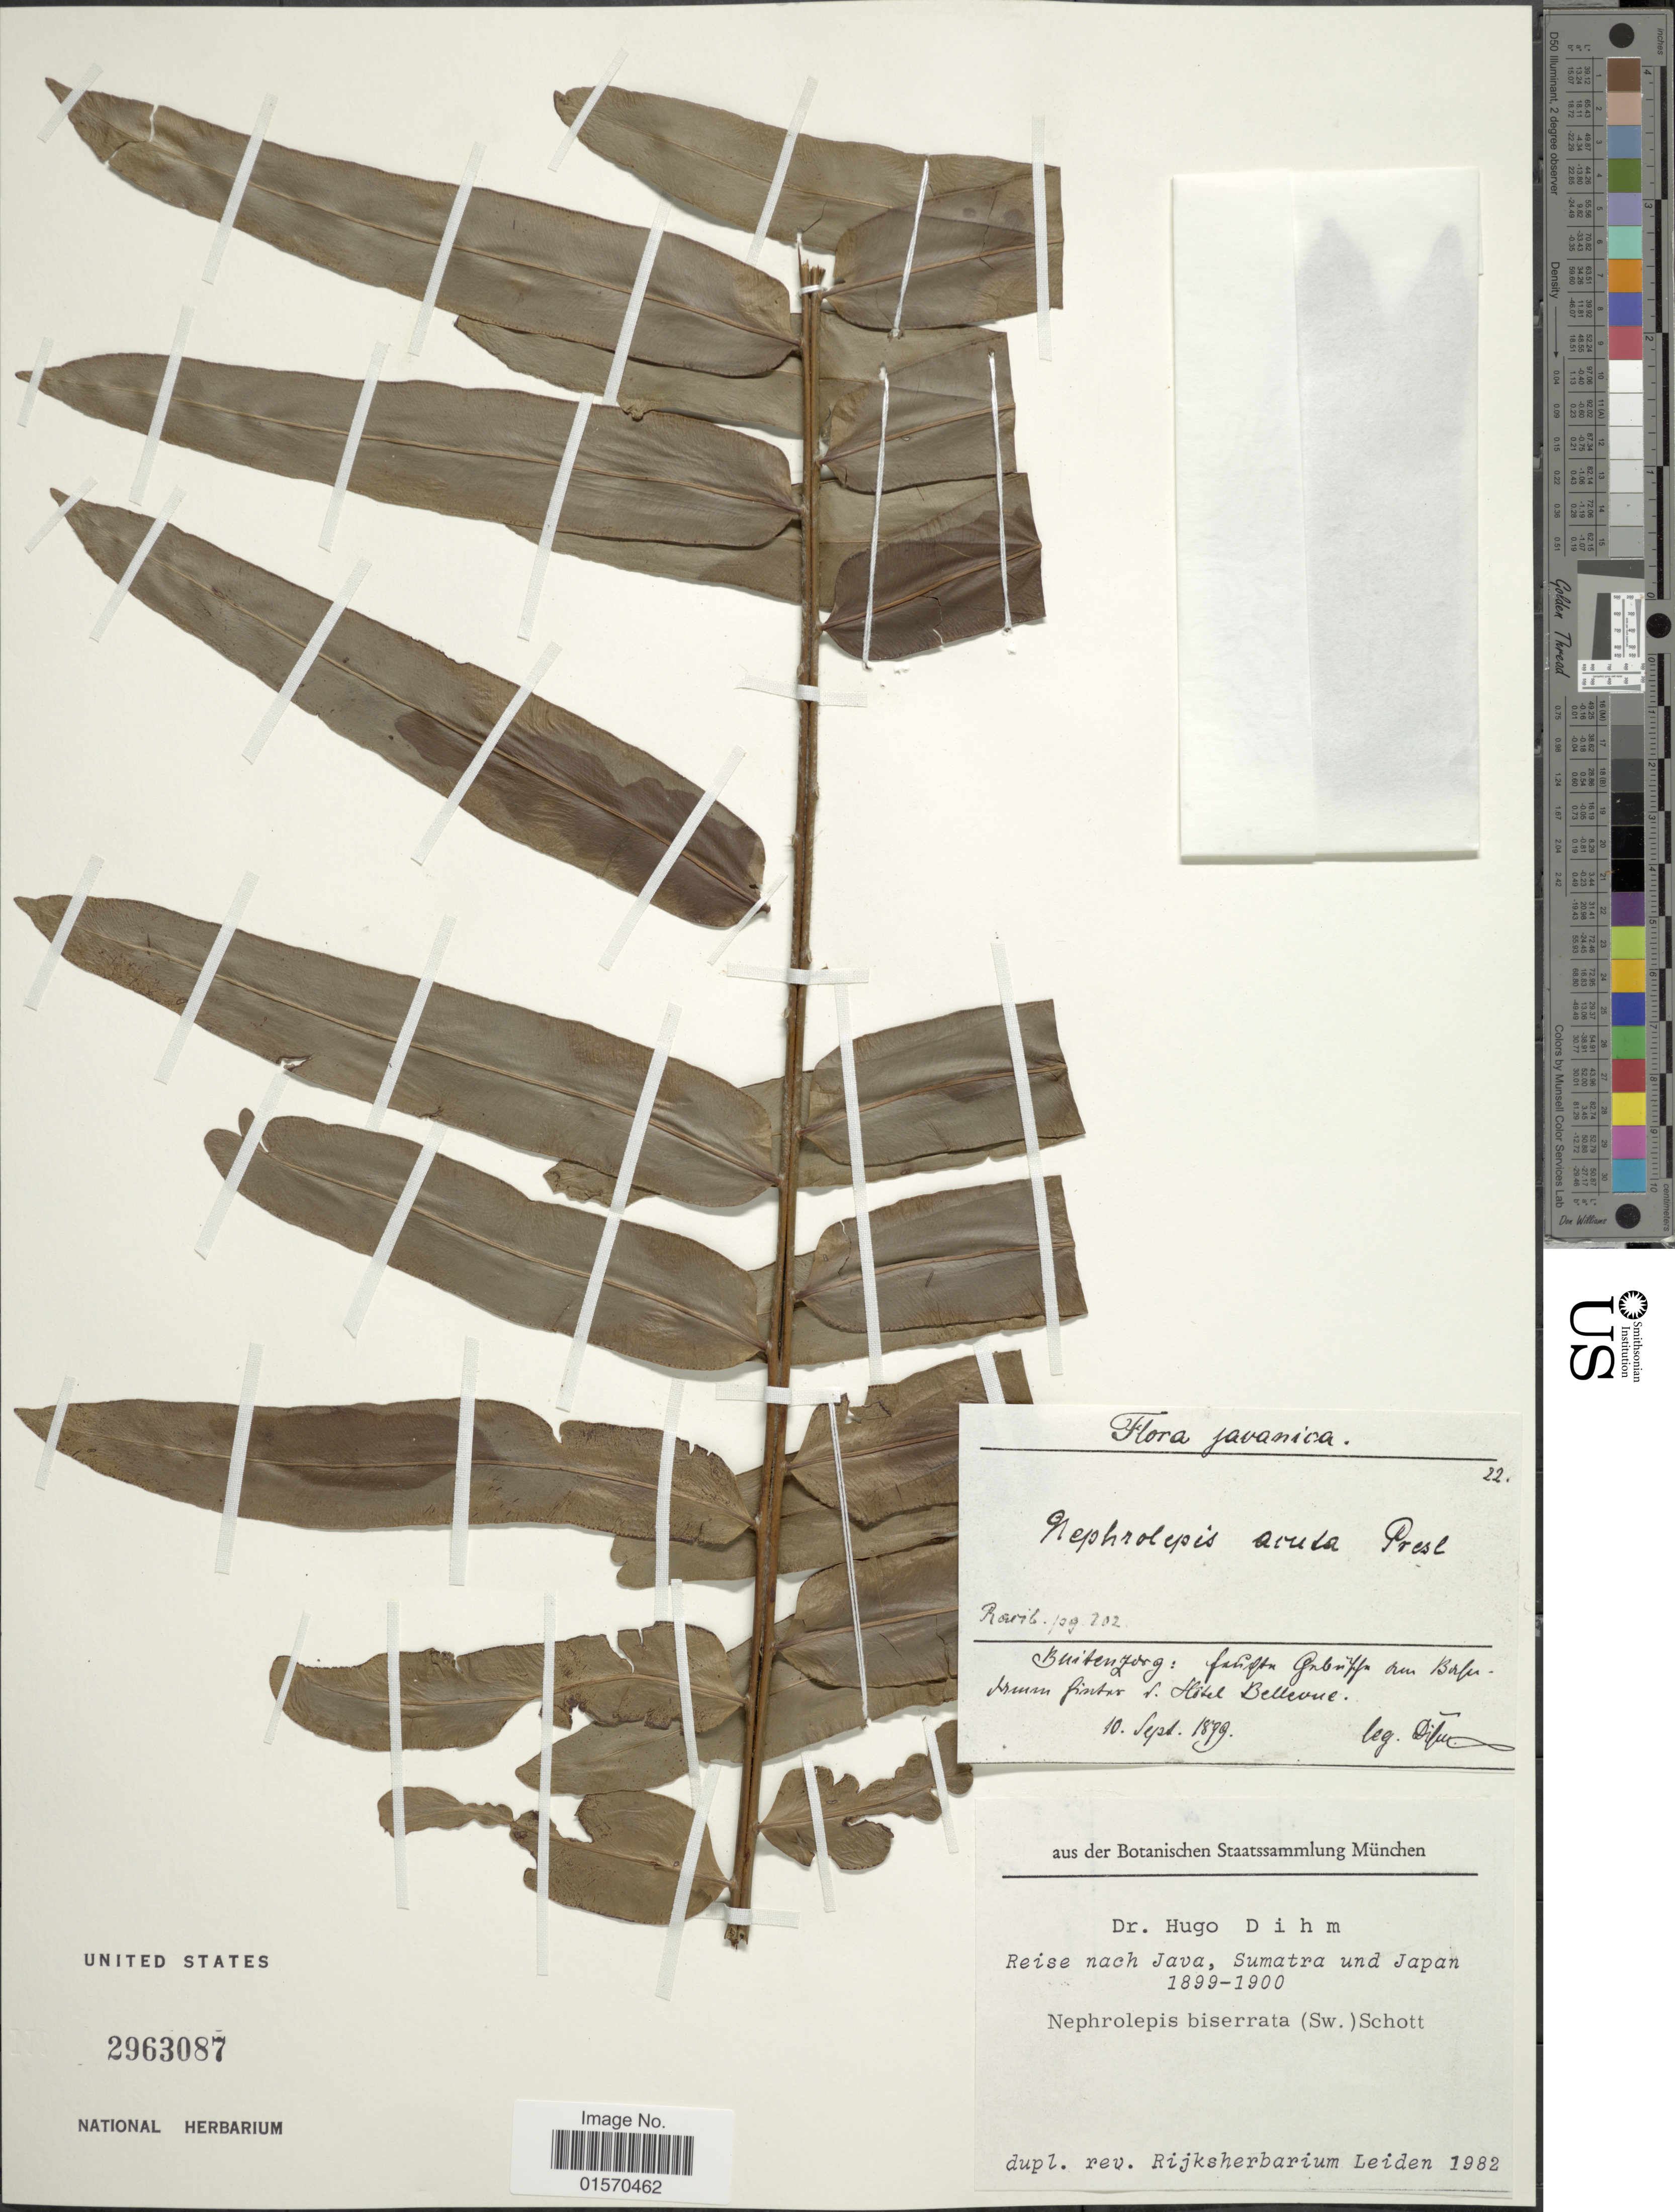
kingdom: Plantae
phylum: Tracheophyta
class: Polypodiopsida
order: Polypodiales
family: Nephrolepidaceae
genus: Nephrolepis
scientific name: Nephrolepis biserrata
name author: (Sw.) Schott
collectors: H. Dihm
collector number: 22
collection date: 1899-09-10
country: Indonesia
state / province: Java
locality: Buitenzorg: fanqtn Gnbnfifn aun Borfer. Drumn finter f. Hotel Bellevue [interpreted]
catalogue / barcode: US 2963087